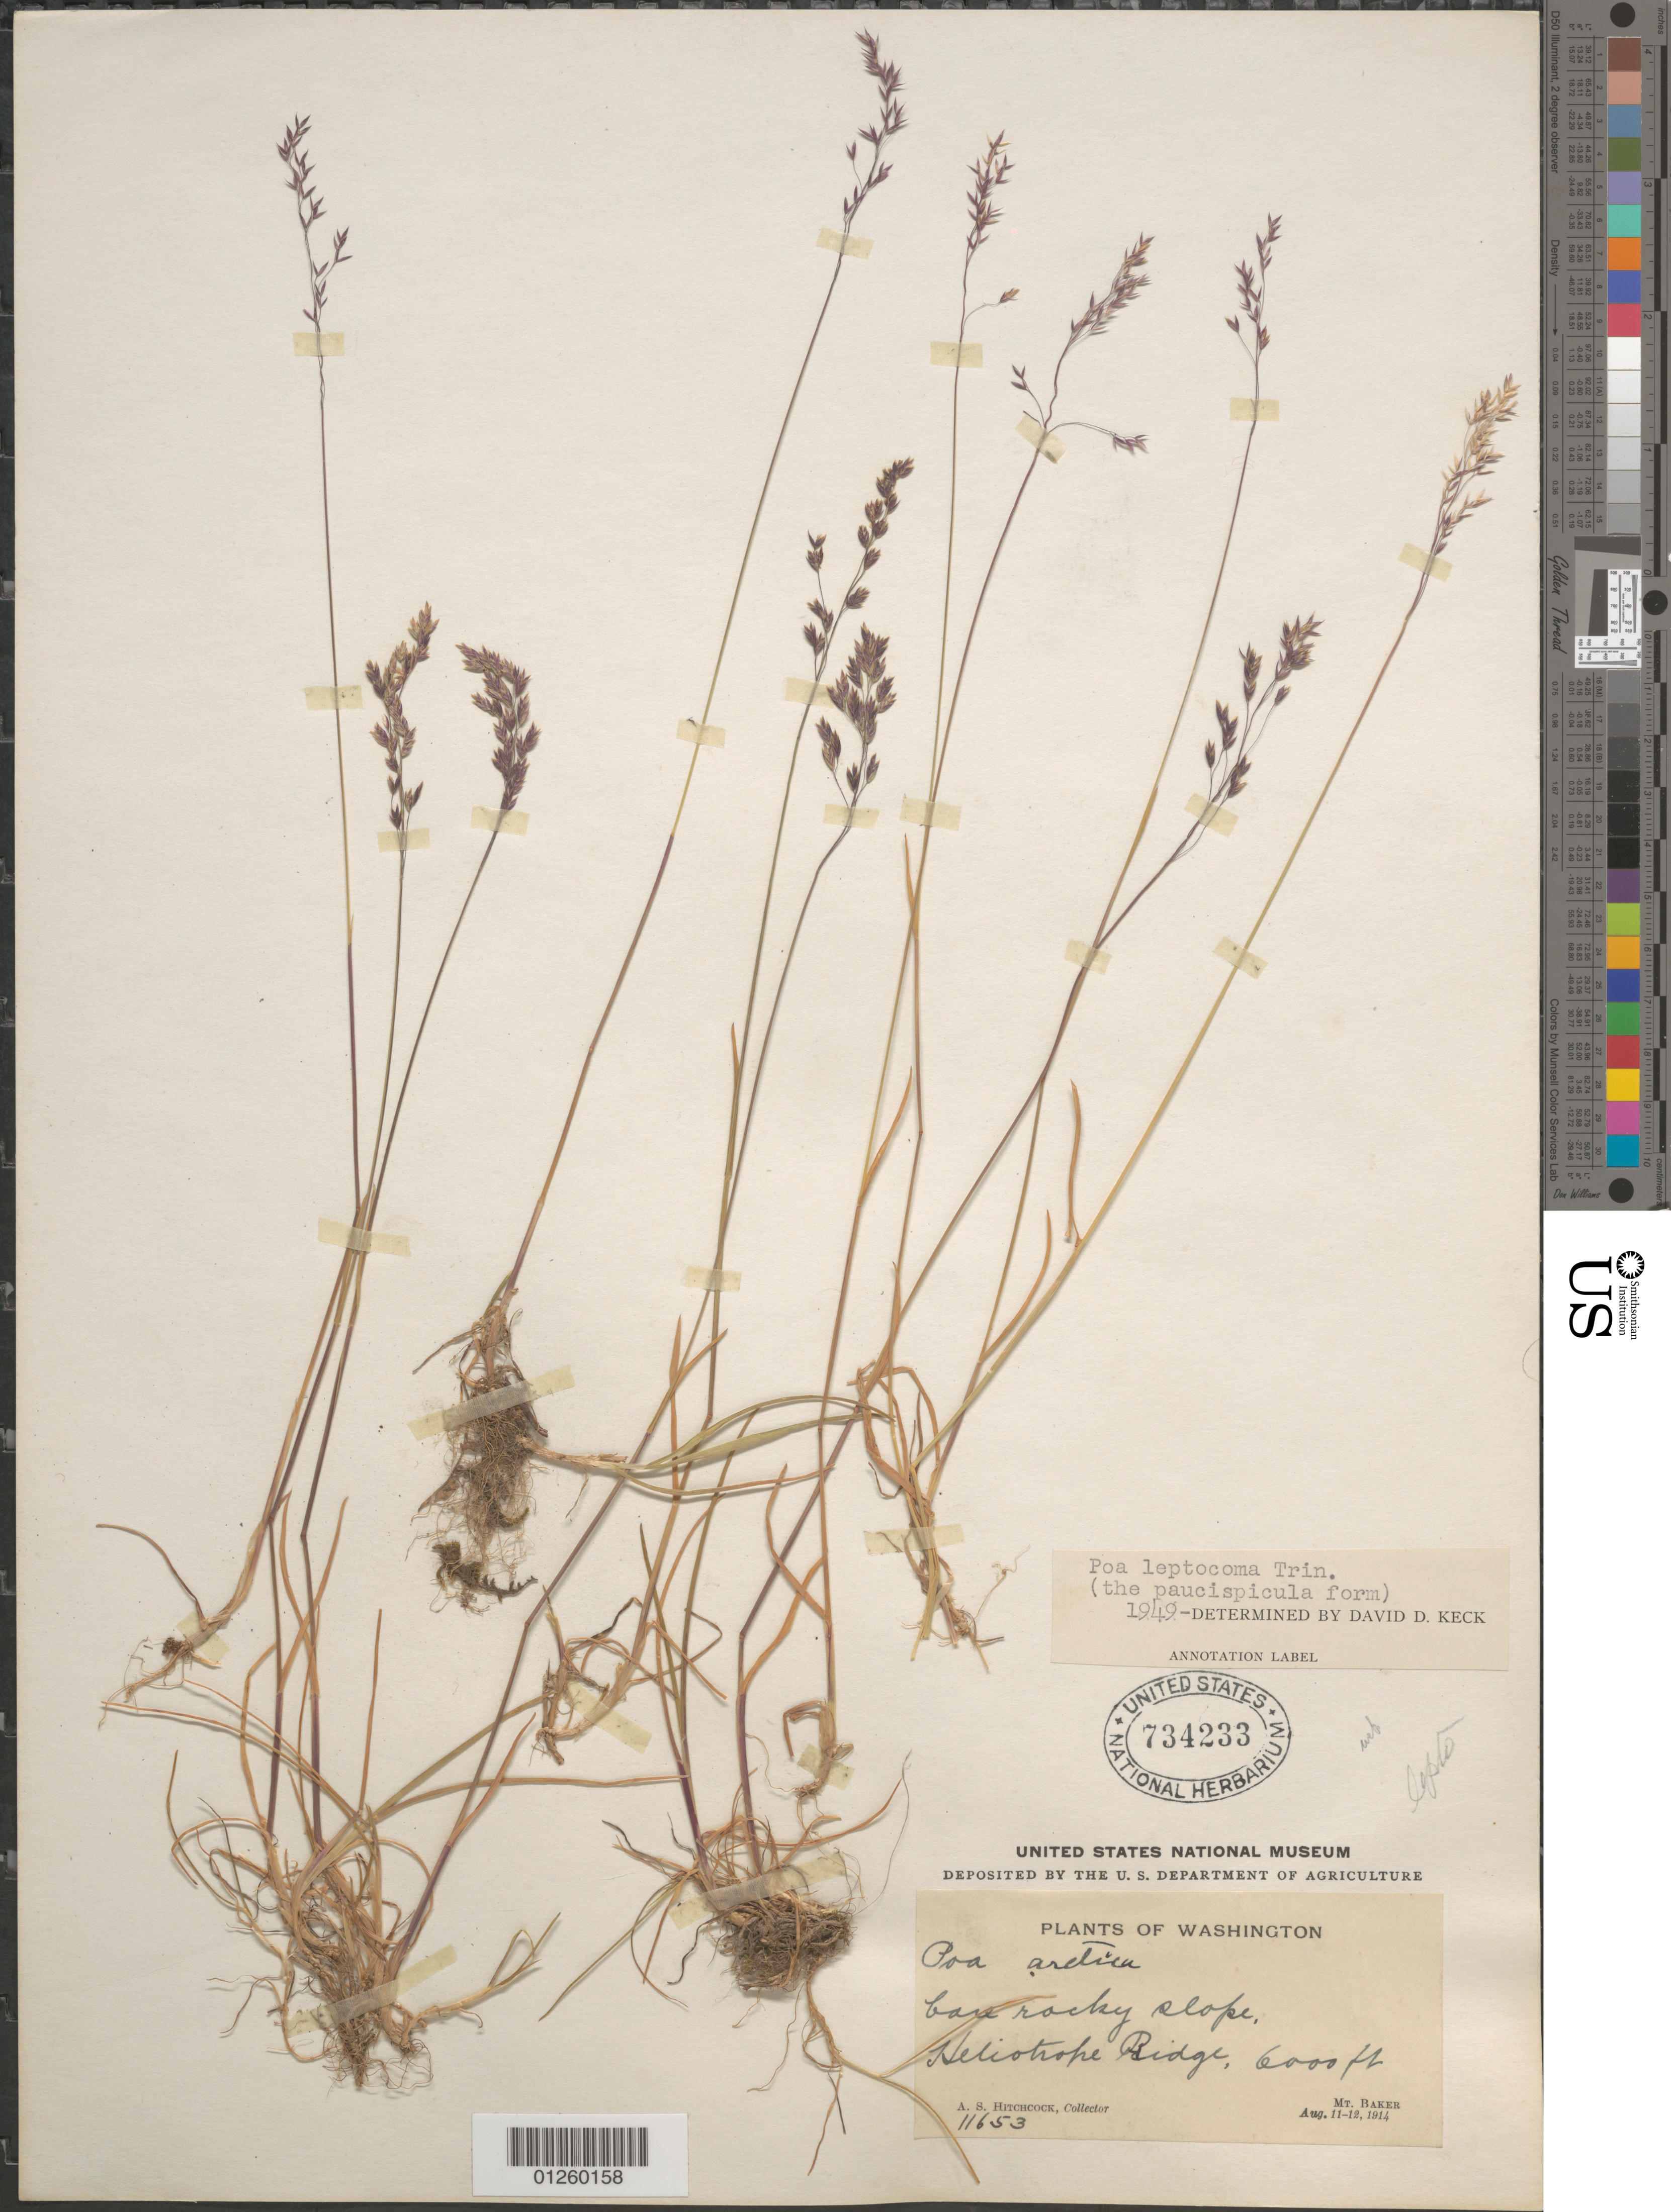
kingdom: Plantae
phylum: Tracheophyta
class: Liliopsida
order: Poales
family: Poaceae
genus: Poa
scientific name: Poa paucispicula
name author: Scribn. & Merr.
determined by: Soreng, Robert J., Research Associate (BOT), Smithsonian Institution - National Museum of Natural History (UNITED STATES)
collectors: A. S. Hitchcock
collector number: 11653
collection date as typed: Aug. 11-12, 1914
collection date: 1914-08-11/1914-08-12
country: United States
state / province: Washington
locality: Mt. Baker. Bare rocky slope. Heliotrope Ridge.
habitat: bare rocky slope.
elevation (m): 1829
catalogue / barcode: US 734233